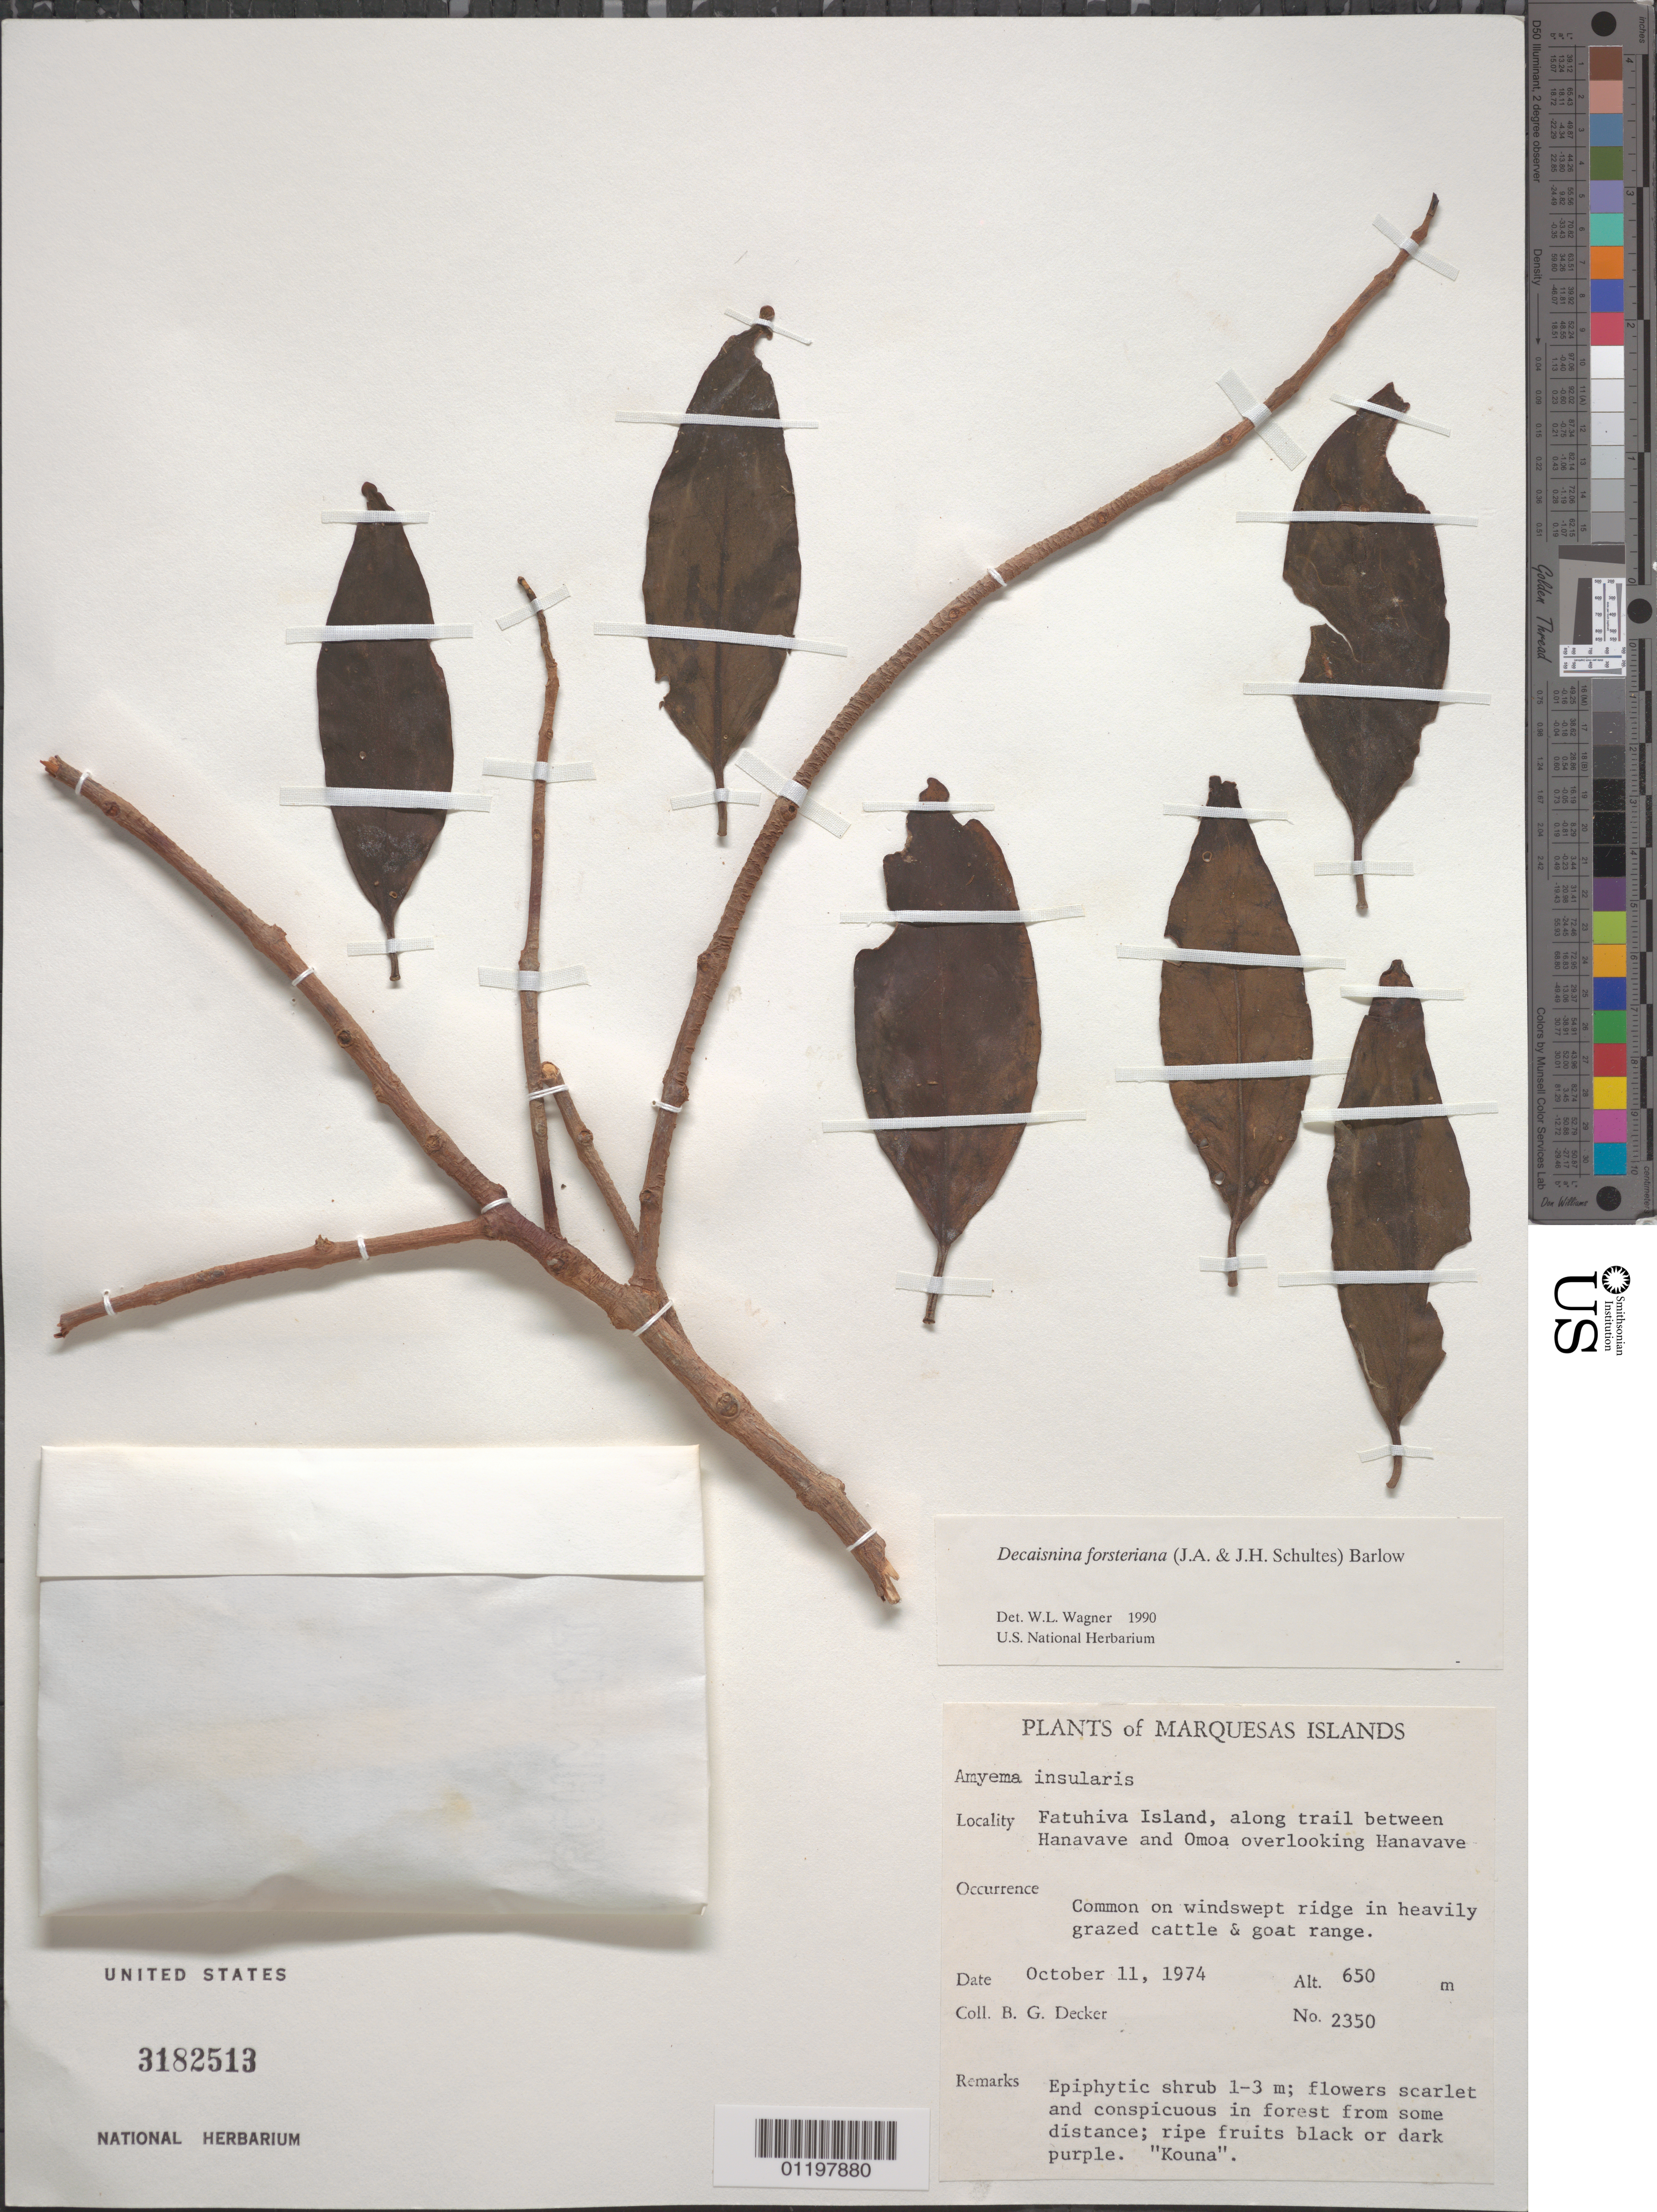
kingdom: Plantae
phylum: Tracheophyta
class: Magnoliopsida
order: Santalales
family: Loranthaceae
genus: Decaisnina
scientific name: Decaisnina forsteriana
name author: (Schult. & Schult. f.) Barlow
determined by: Wagner, W. L., (BOT), Smithsonian Institution - National Museum of Natural History (UNITED STATES)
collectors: B. G. Decker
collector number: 2350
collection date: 1974-10-11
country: French Polynesia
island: Fatu Hiva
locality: trail between Hanavave and 'Omo'a overlooking Hanavave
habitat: Common on windswept ridge in heavily grazed area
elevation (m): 650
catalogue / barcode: US 3182513